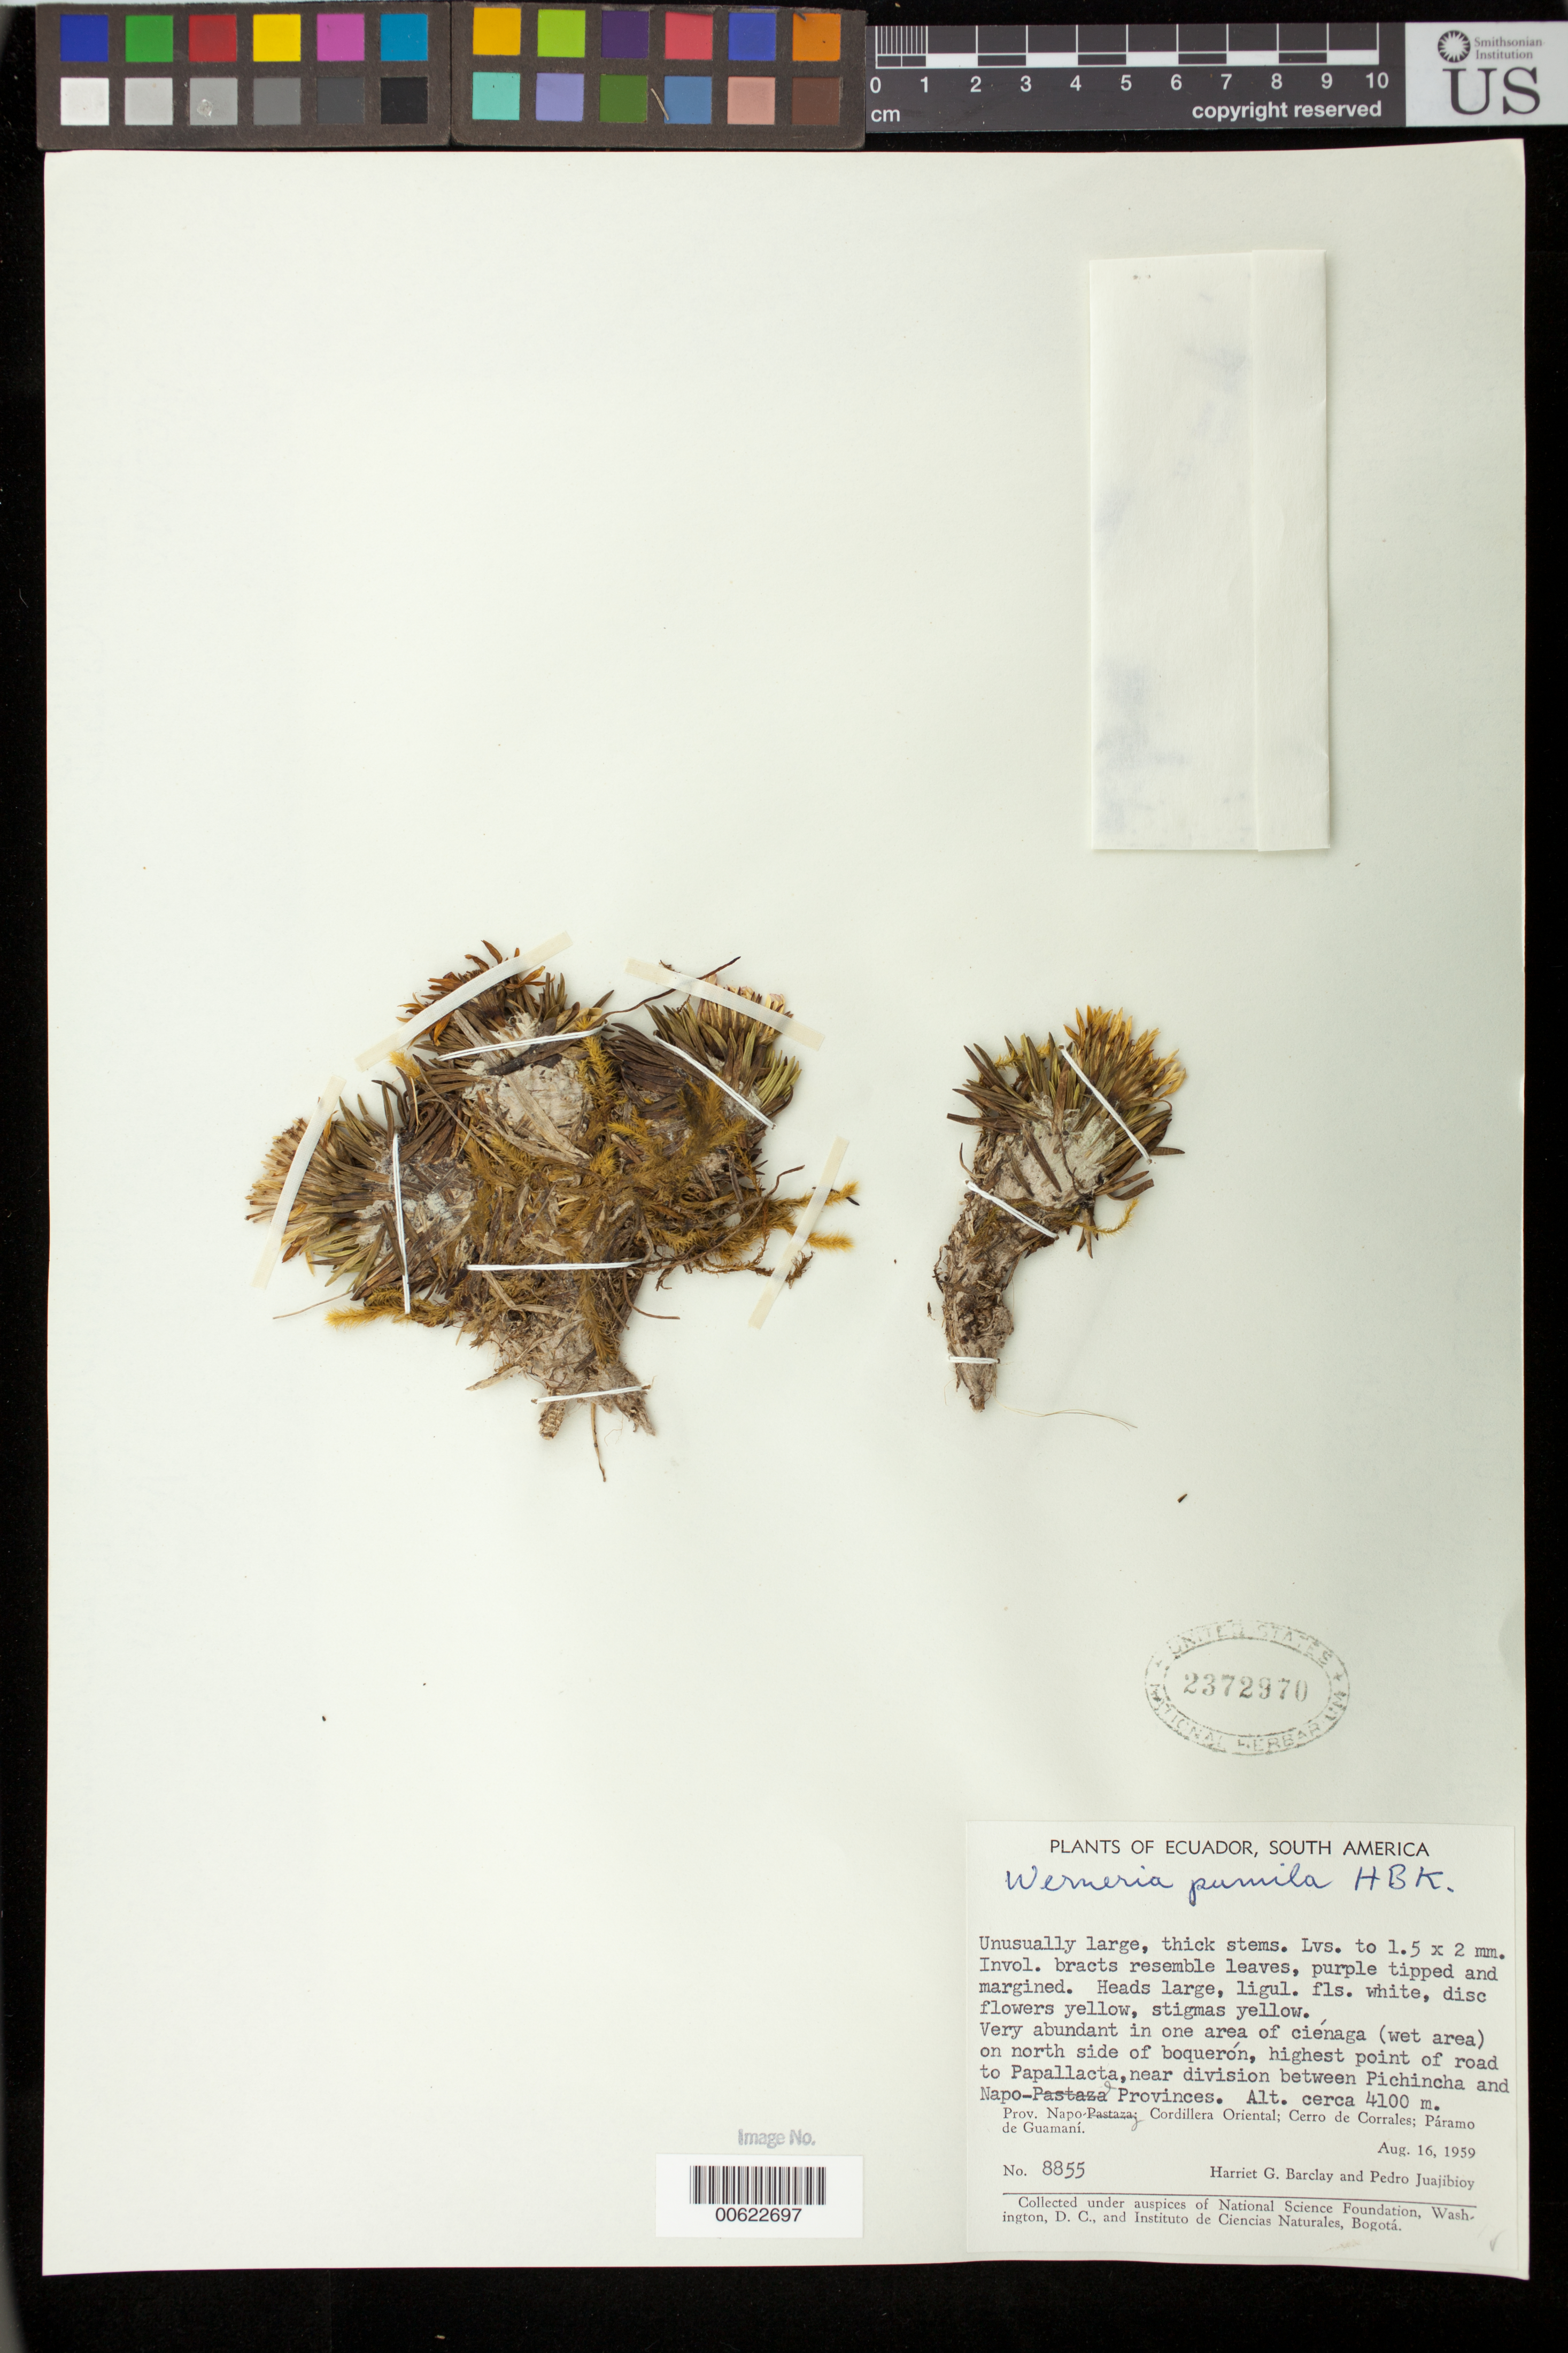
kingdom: Plantae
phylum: Tracheophyta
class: Magnoliopsida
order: Asterales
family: Asteraceae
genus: Xenophyllum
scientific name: Xenophyllum crassum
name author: (S.F. Blake) V.A. Funk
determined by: Funk, Vicki A., (BOT), Smithsonian Institution - National Museum of Natural History (UNITED STATES)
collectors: H. G. Barclay & P. Juajibioy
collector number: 8855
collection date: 1959-08-16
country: Ecuador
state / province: Napo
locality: Cordillera Oriental; Cerro de Corrales; Paramo de Guamani. Highest point of road to Papallacta, near division bnetween Pichincha and Napo Provinces.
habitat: Very abundant in one area of cienaga (wet area) on N side of Boqueron.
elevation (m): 4100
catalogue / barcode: US 2372970